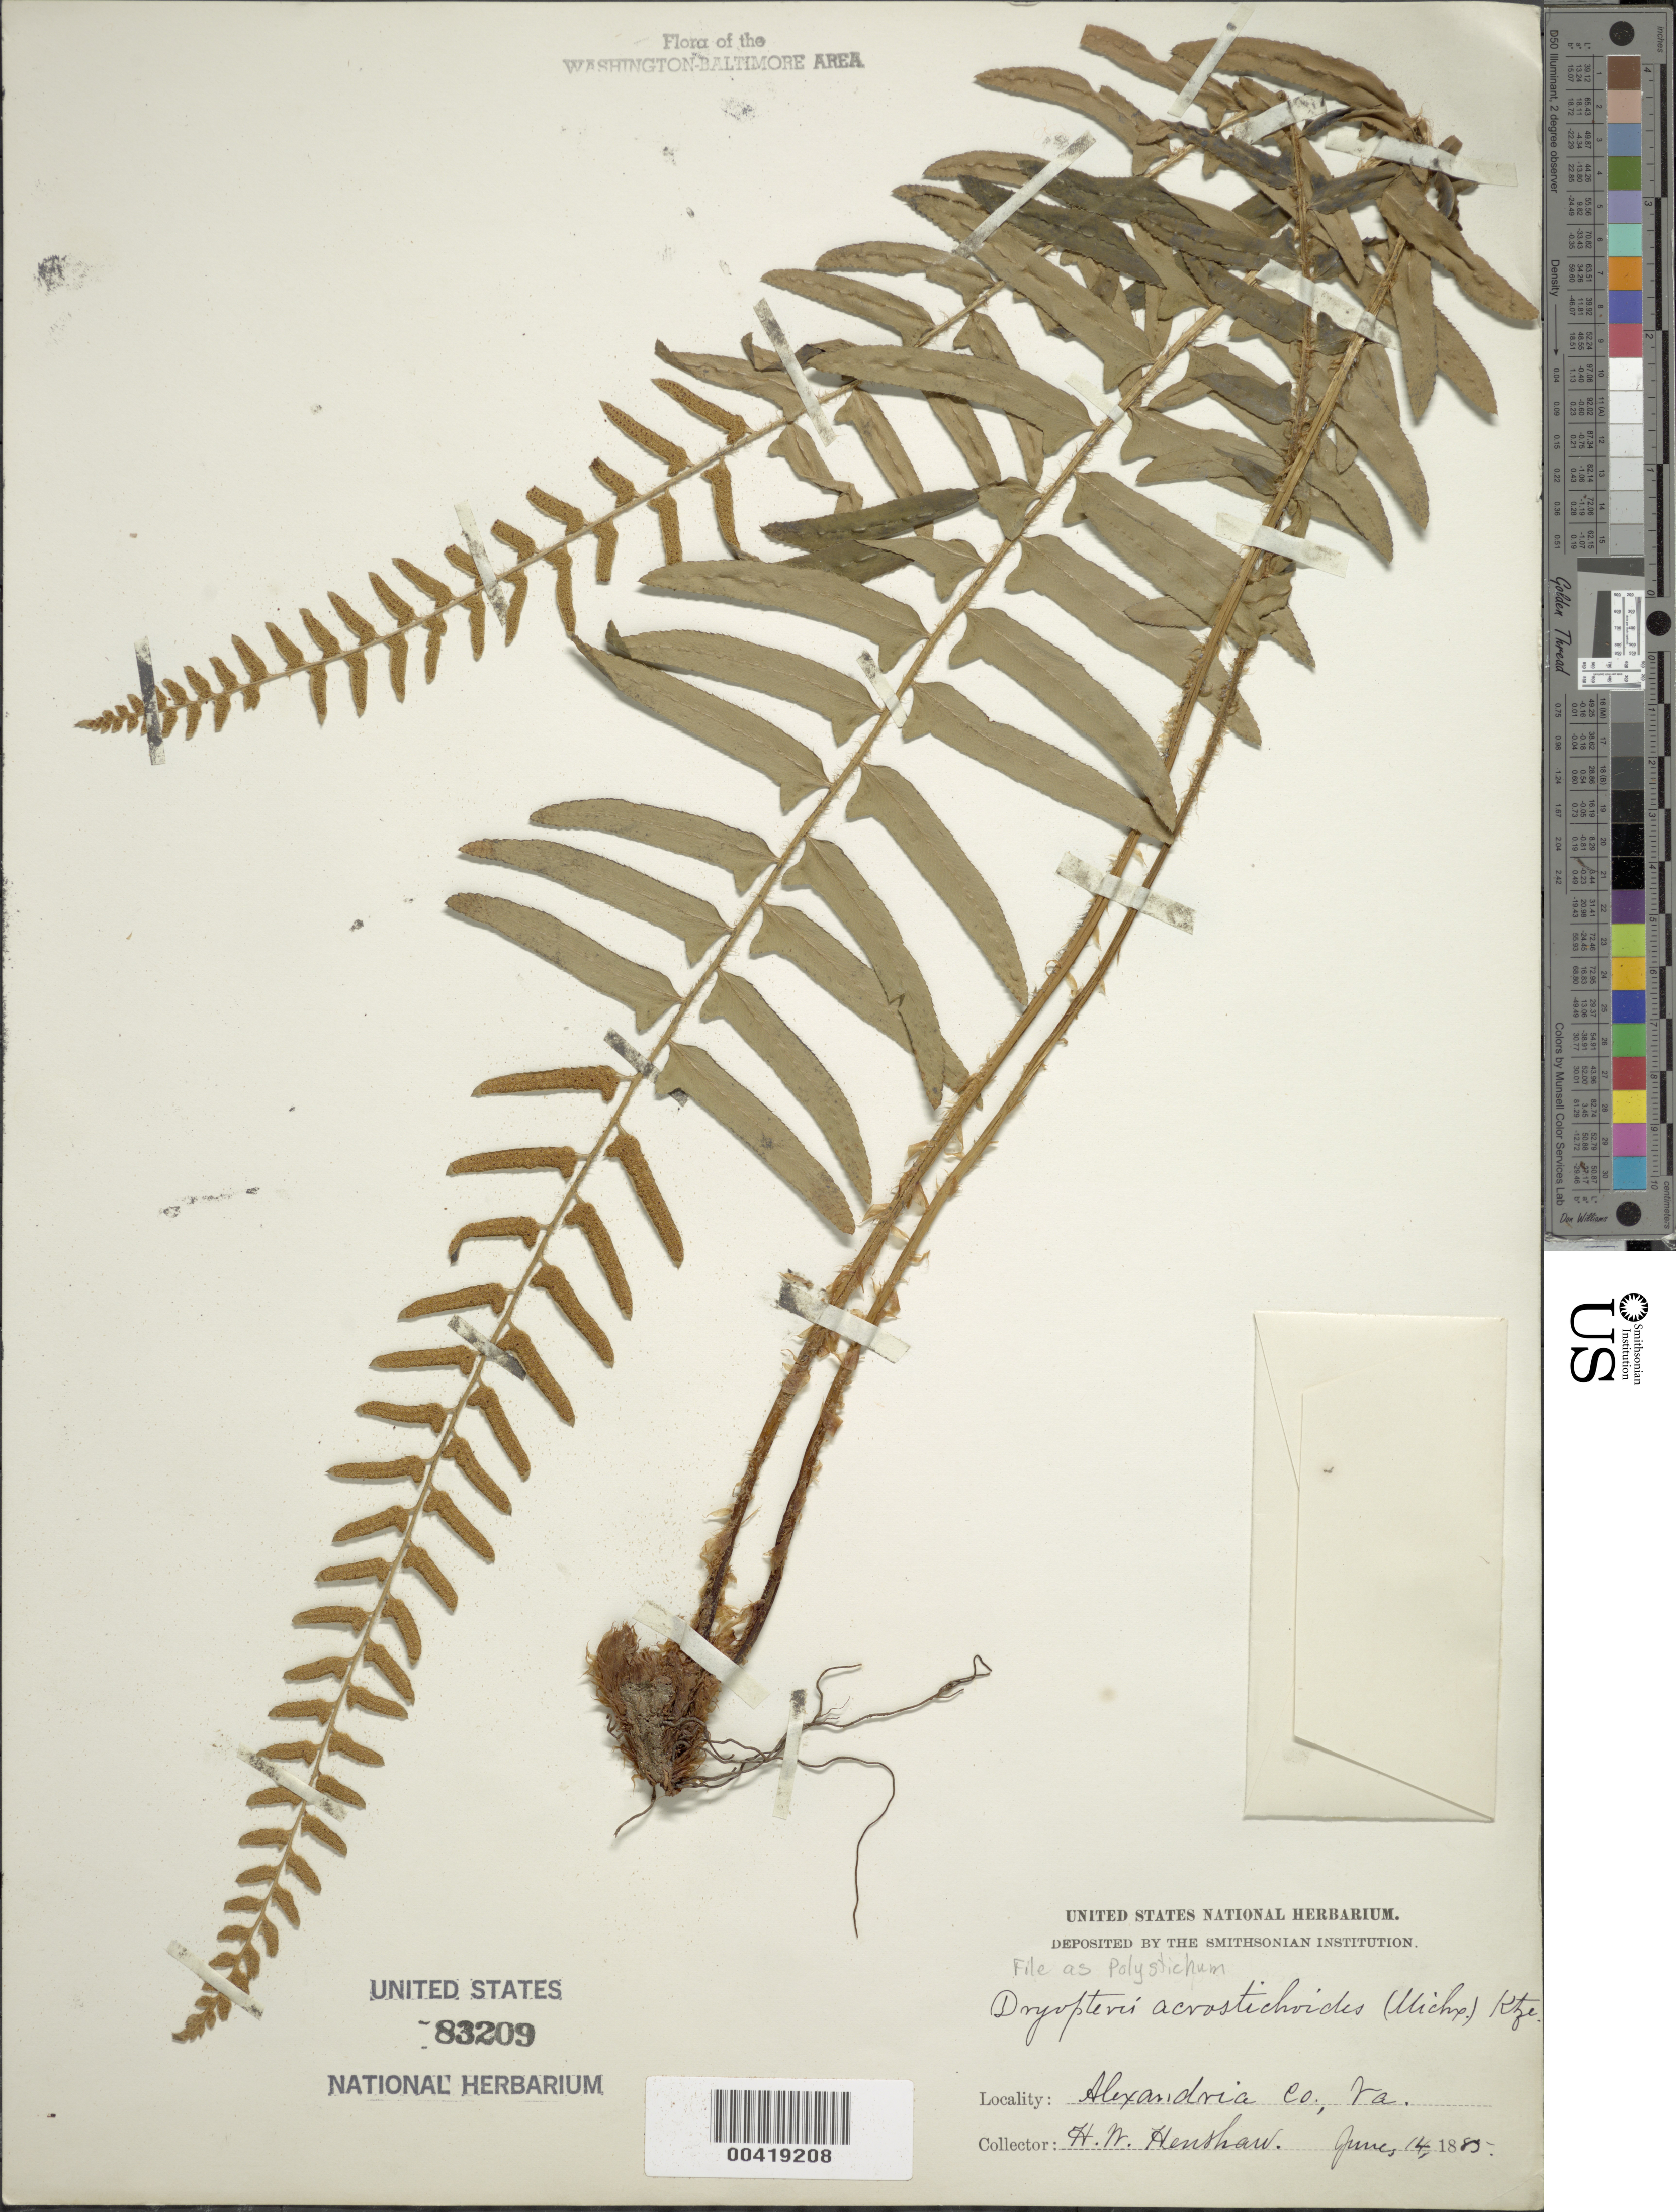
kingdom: Plantae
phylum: Tracheophyta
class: Polypodiopsida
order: Polypodiales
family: Dryopteridaceae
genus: Polystichum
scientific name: Polystichum acrostichoides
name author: (Michx.) Schott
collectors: H. Henshaw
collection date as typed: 20 Jun 1884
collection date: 1884-06-20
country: United States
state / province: Virginia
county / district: City of Alexandria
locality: Alexandria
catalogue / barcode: US 83209